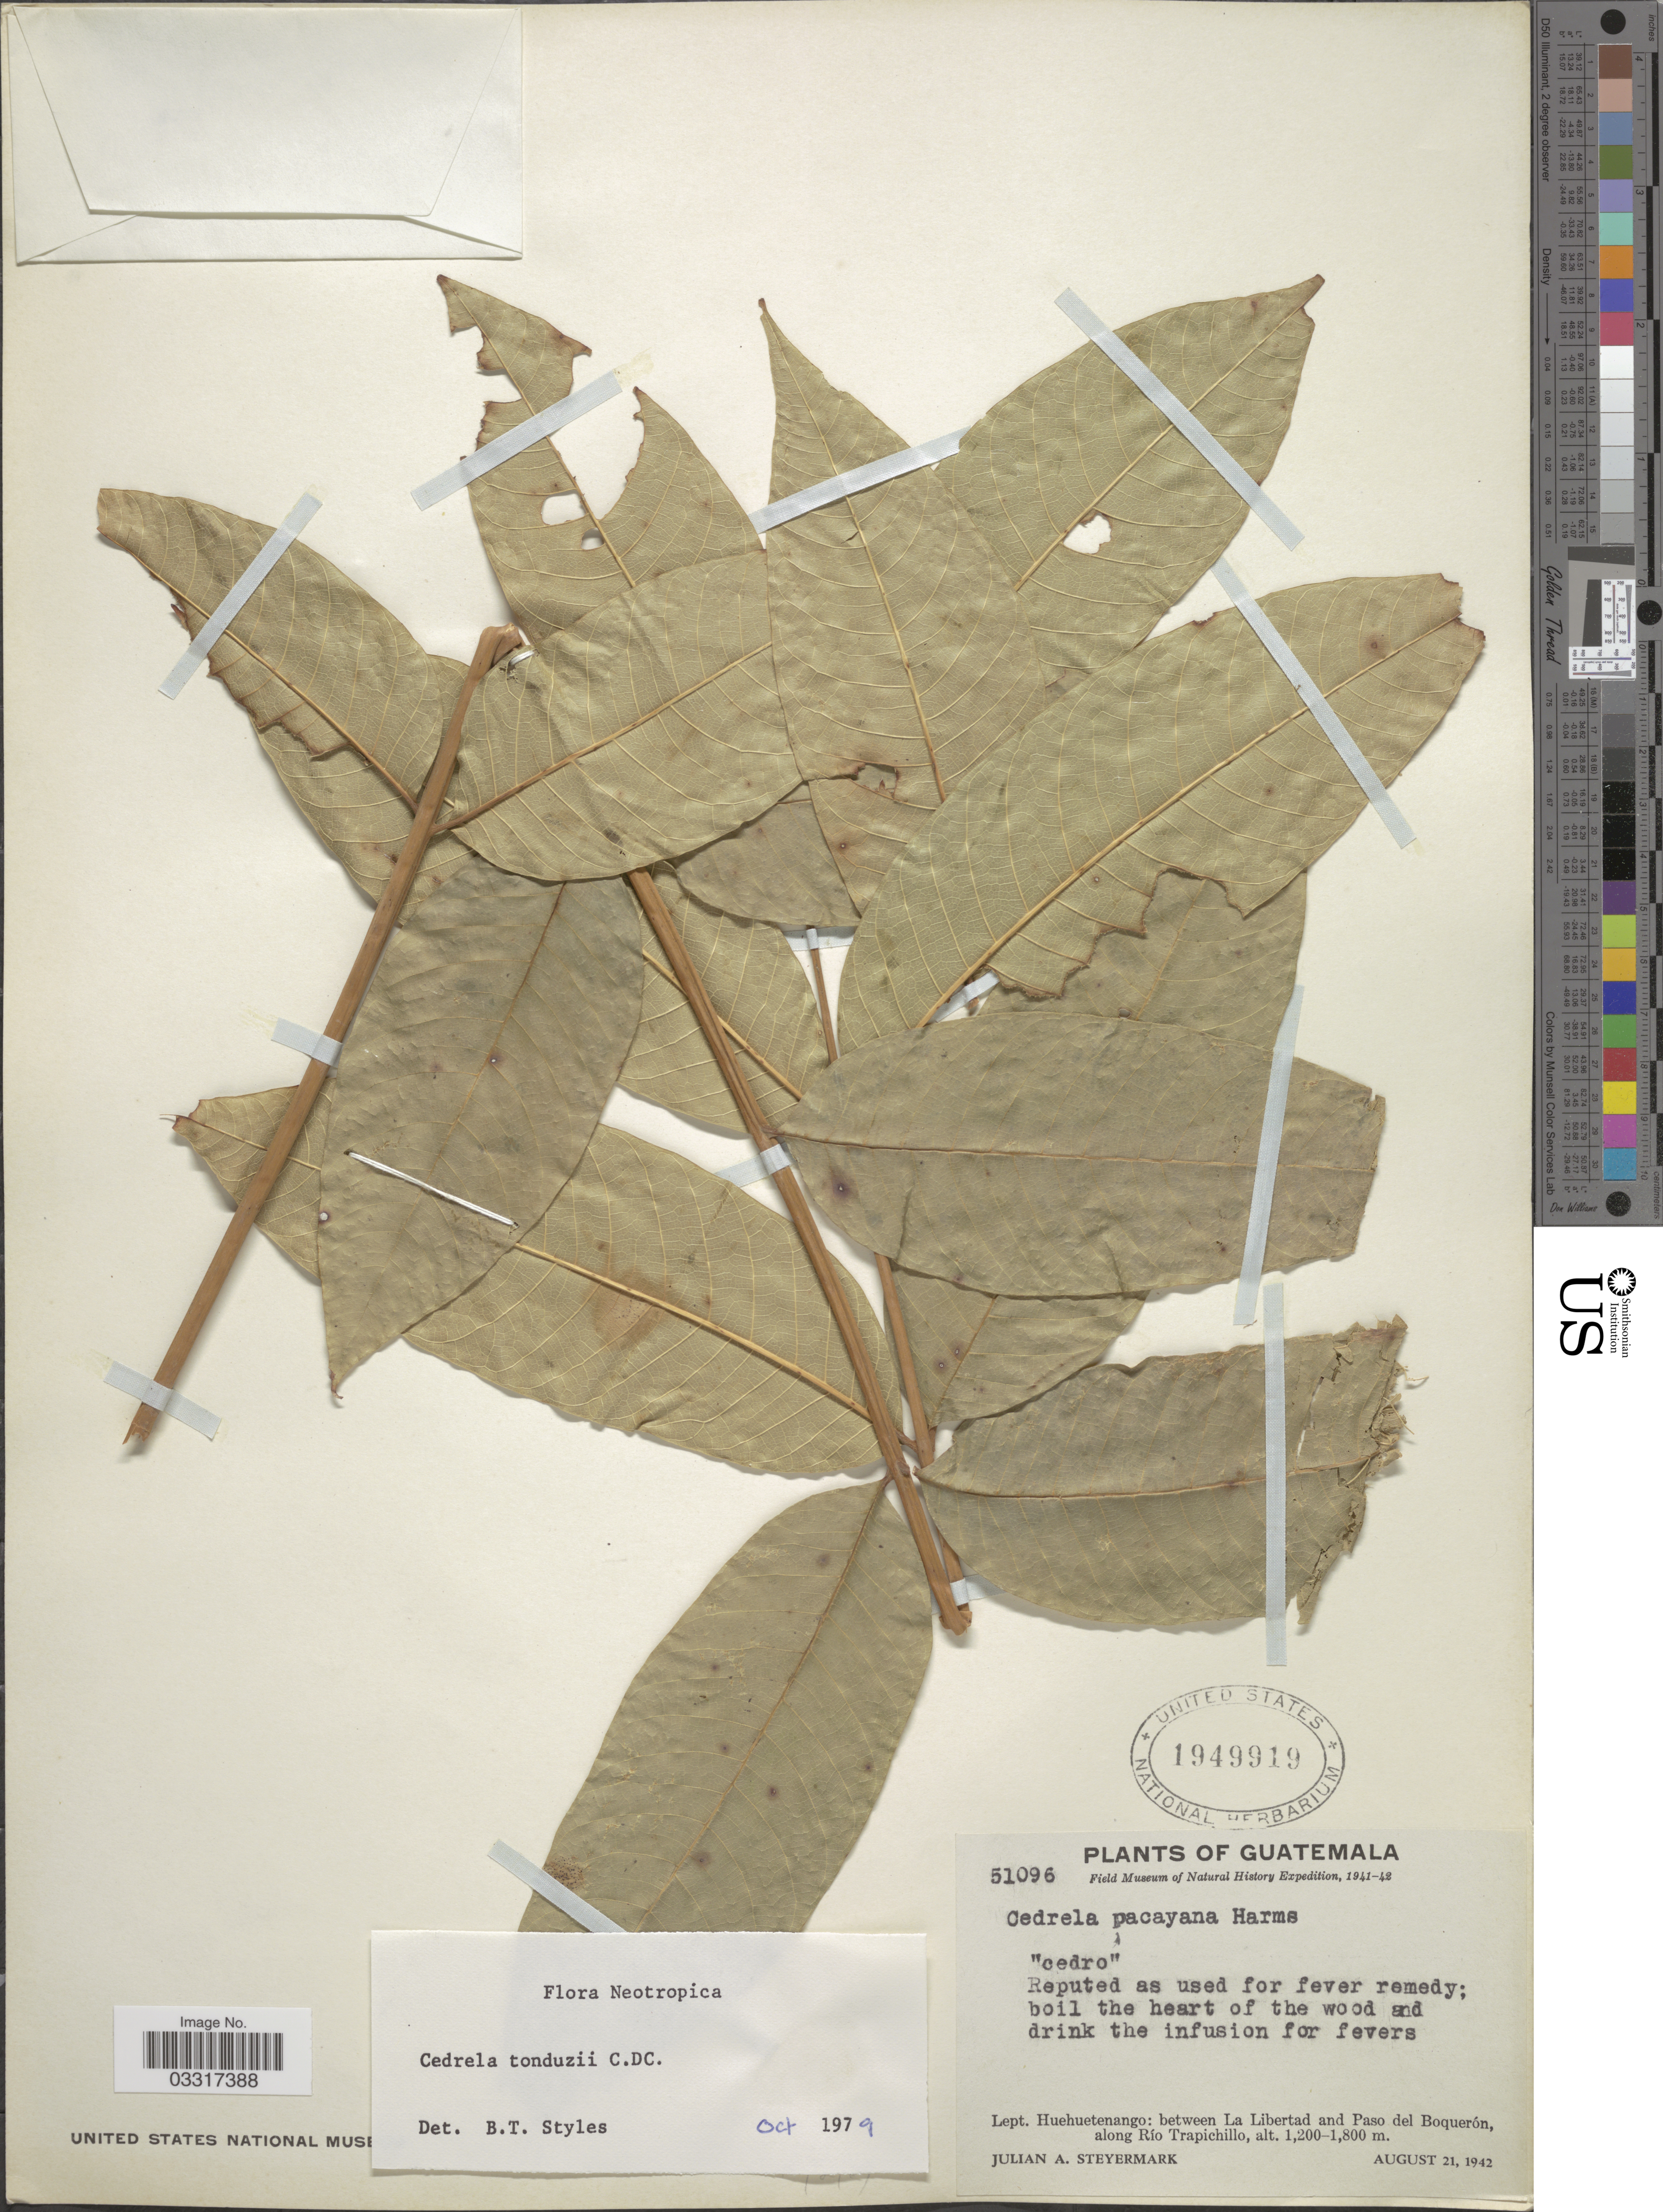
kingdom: Plantae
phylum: Tracheophyta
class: Magnoliopsida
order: Sapindales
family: Meliaceae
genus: Cedrela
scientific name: Cedrela tonduzii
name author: C. DC.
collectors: J. Steyermark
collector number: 51096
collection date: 1942-08-21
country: Guatemala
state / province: Huehuetenango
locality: Lept. Huehuetenango: between La Libertad and Paso del Boquerón, along Río Trapichillo.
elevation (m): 1200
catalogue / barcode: US 1949919